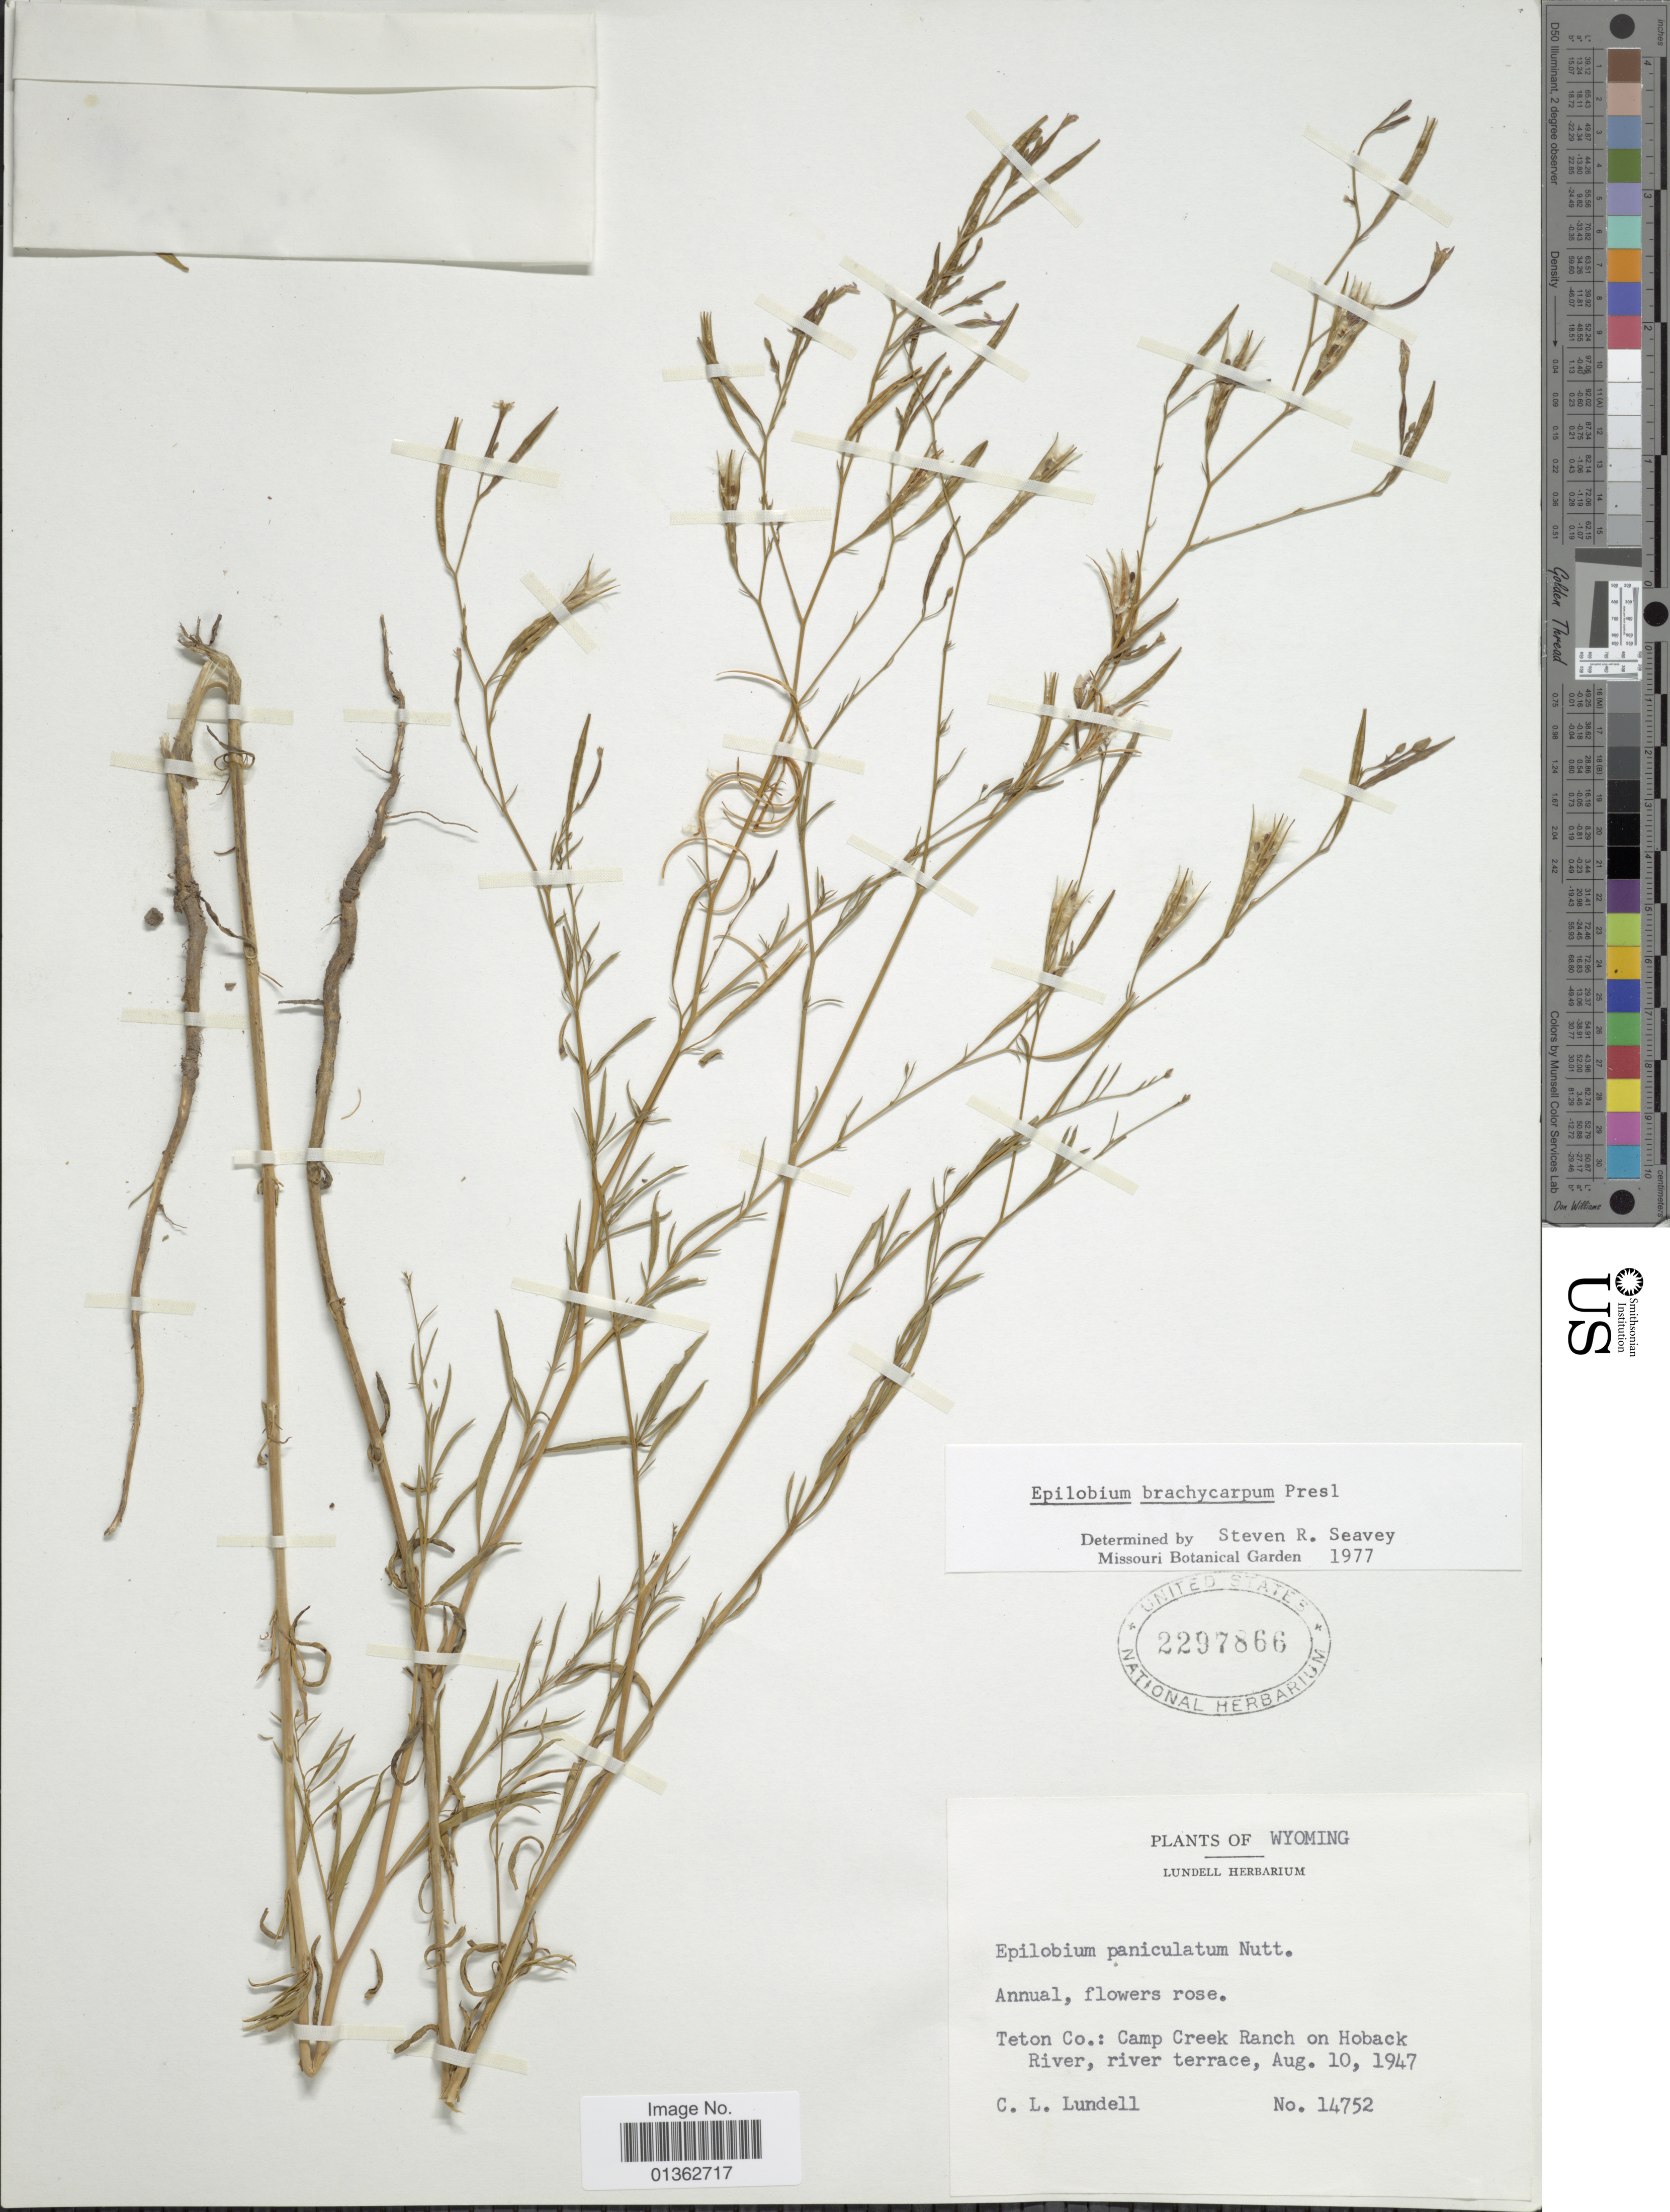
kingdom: Plantae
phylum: Tracheophyta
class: Magnoliopsida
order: Myrtales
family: Onagraceae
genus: Epilobium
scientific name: Epilobium brachycarpum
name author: C. Presl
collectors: C. L. Lundell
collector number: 14752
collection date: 1947-08-10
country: United States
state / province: Wyoming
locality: Teton Co.: Camp Creek Ranch on Hoback River, river terrace.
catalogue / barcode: US 2297866